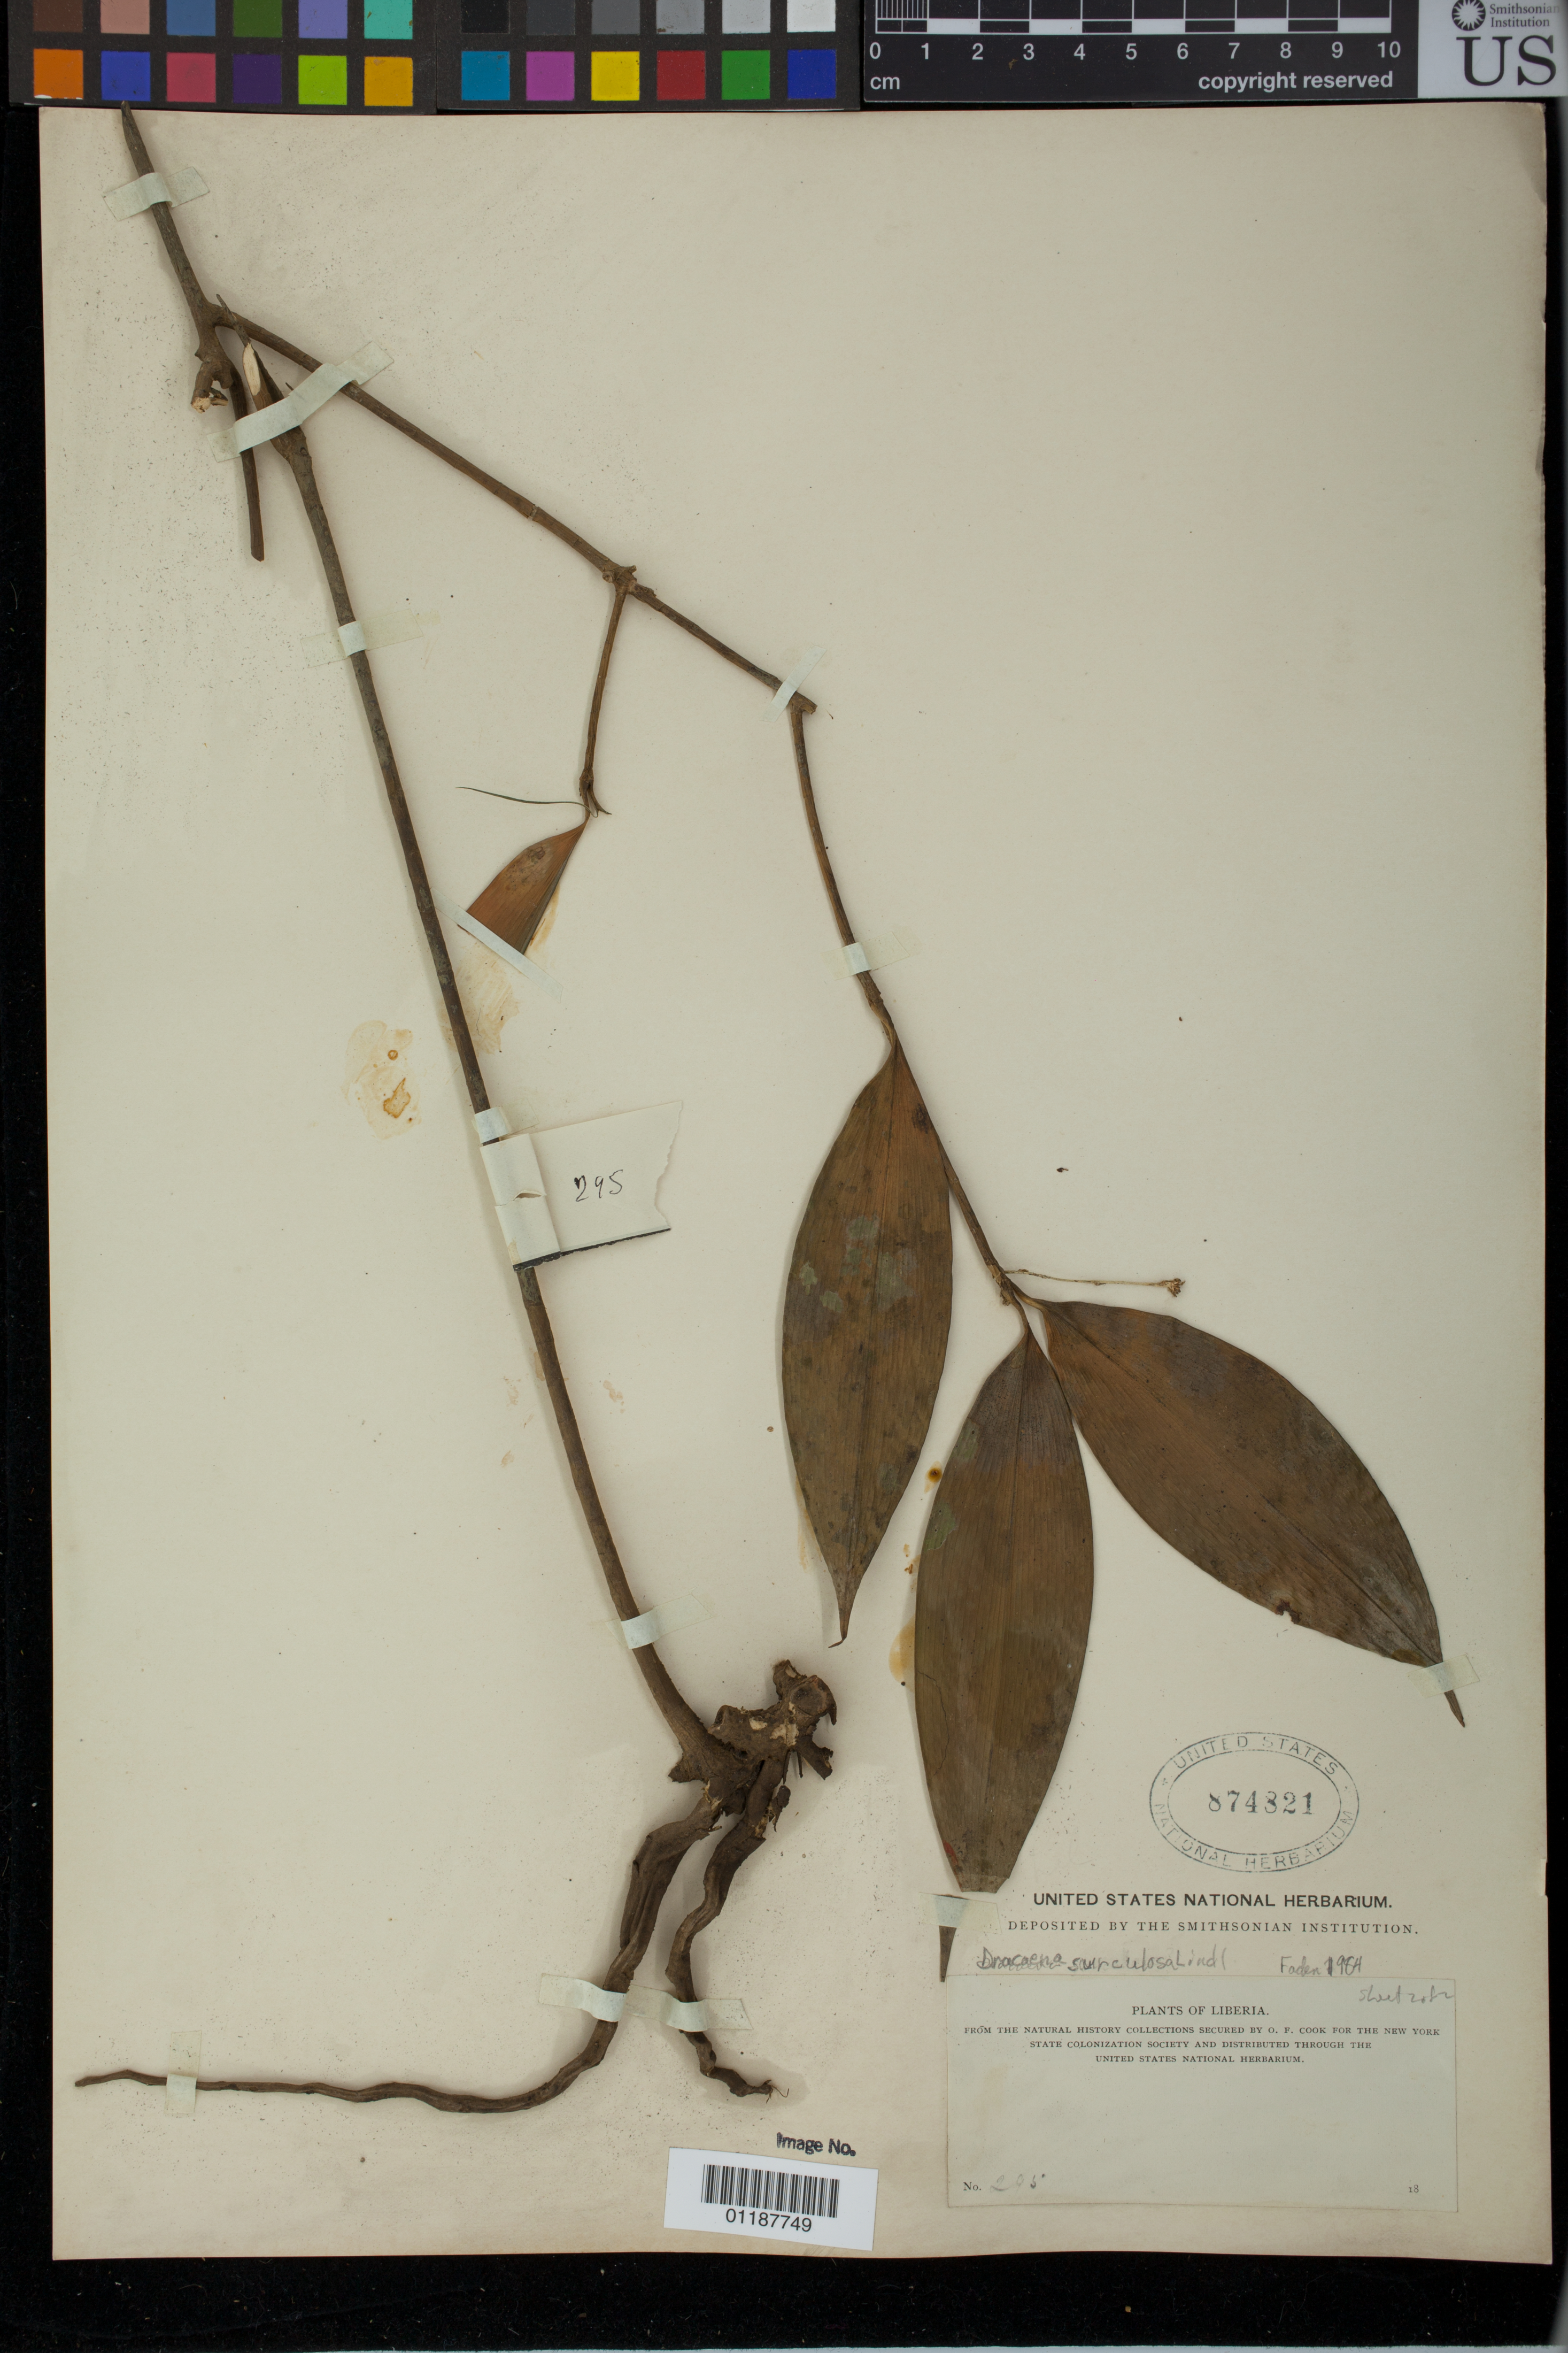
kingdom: Plantae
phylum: Tracheophyta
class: Liliopsida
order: Asparagales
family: Asparagaceae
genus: Dracaena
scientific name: Dracaena surculosa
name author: Lindl.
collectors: O. F. Cook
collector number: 295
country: Liberia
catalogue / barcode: US 874821